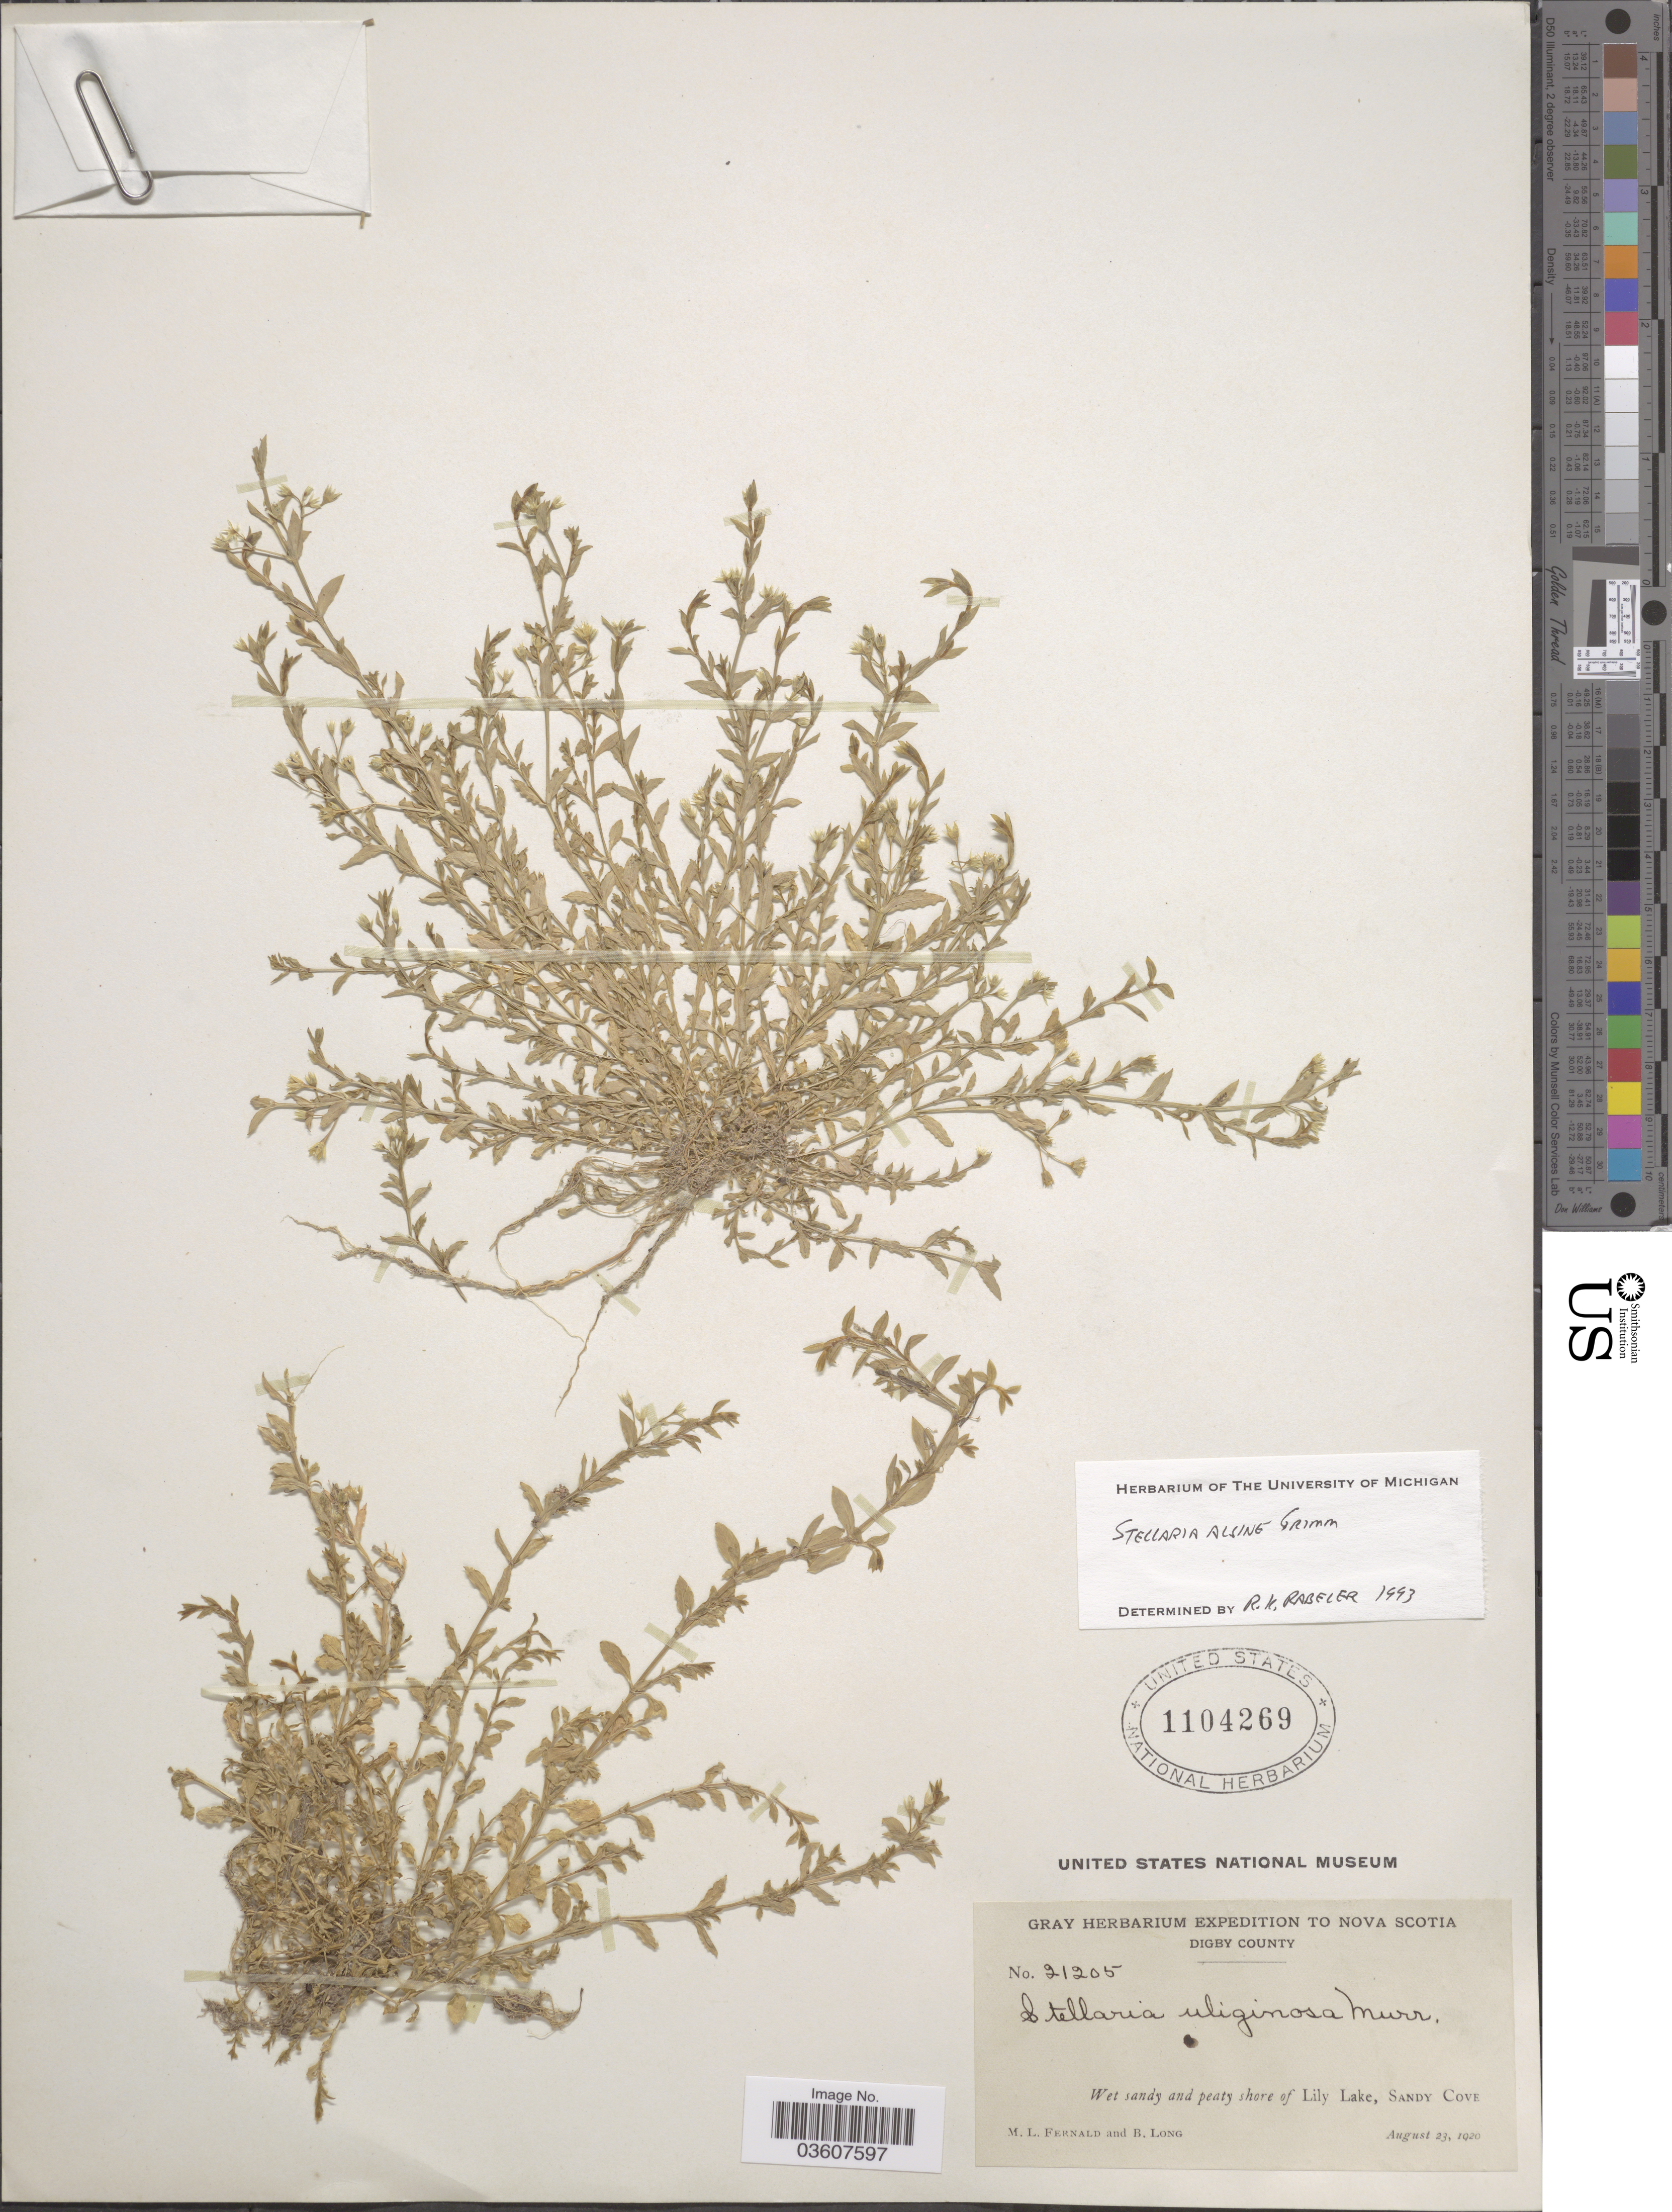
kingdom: Plantae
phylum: Tracheophyta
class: Magnoliopsida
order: Caryophyllales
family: Caryophyllaceae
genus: Stellaria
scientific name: Stellaria alsine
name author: Grimm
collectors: M. L. Fernald & B. Long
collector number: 21205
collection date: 1920-08-23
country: Canada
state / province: Nova Scotia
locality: Digby County. Wet sandy and peaty shore of Lily Lake, Sandy Cove.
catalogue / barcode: US 1104269